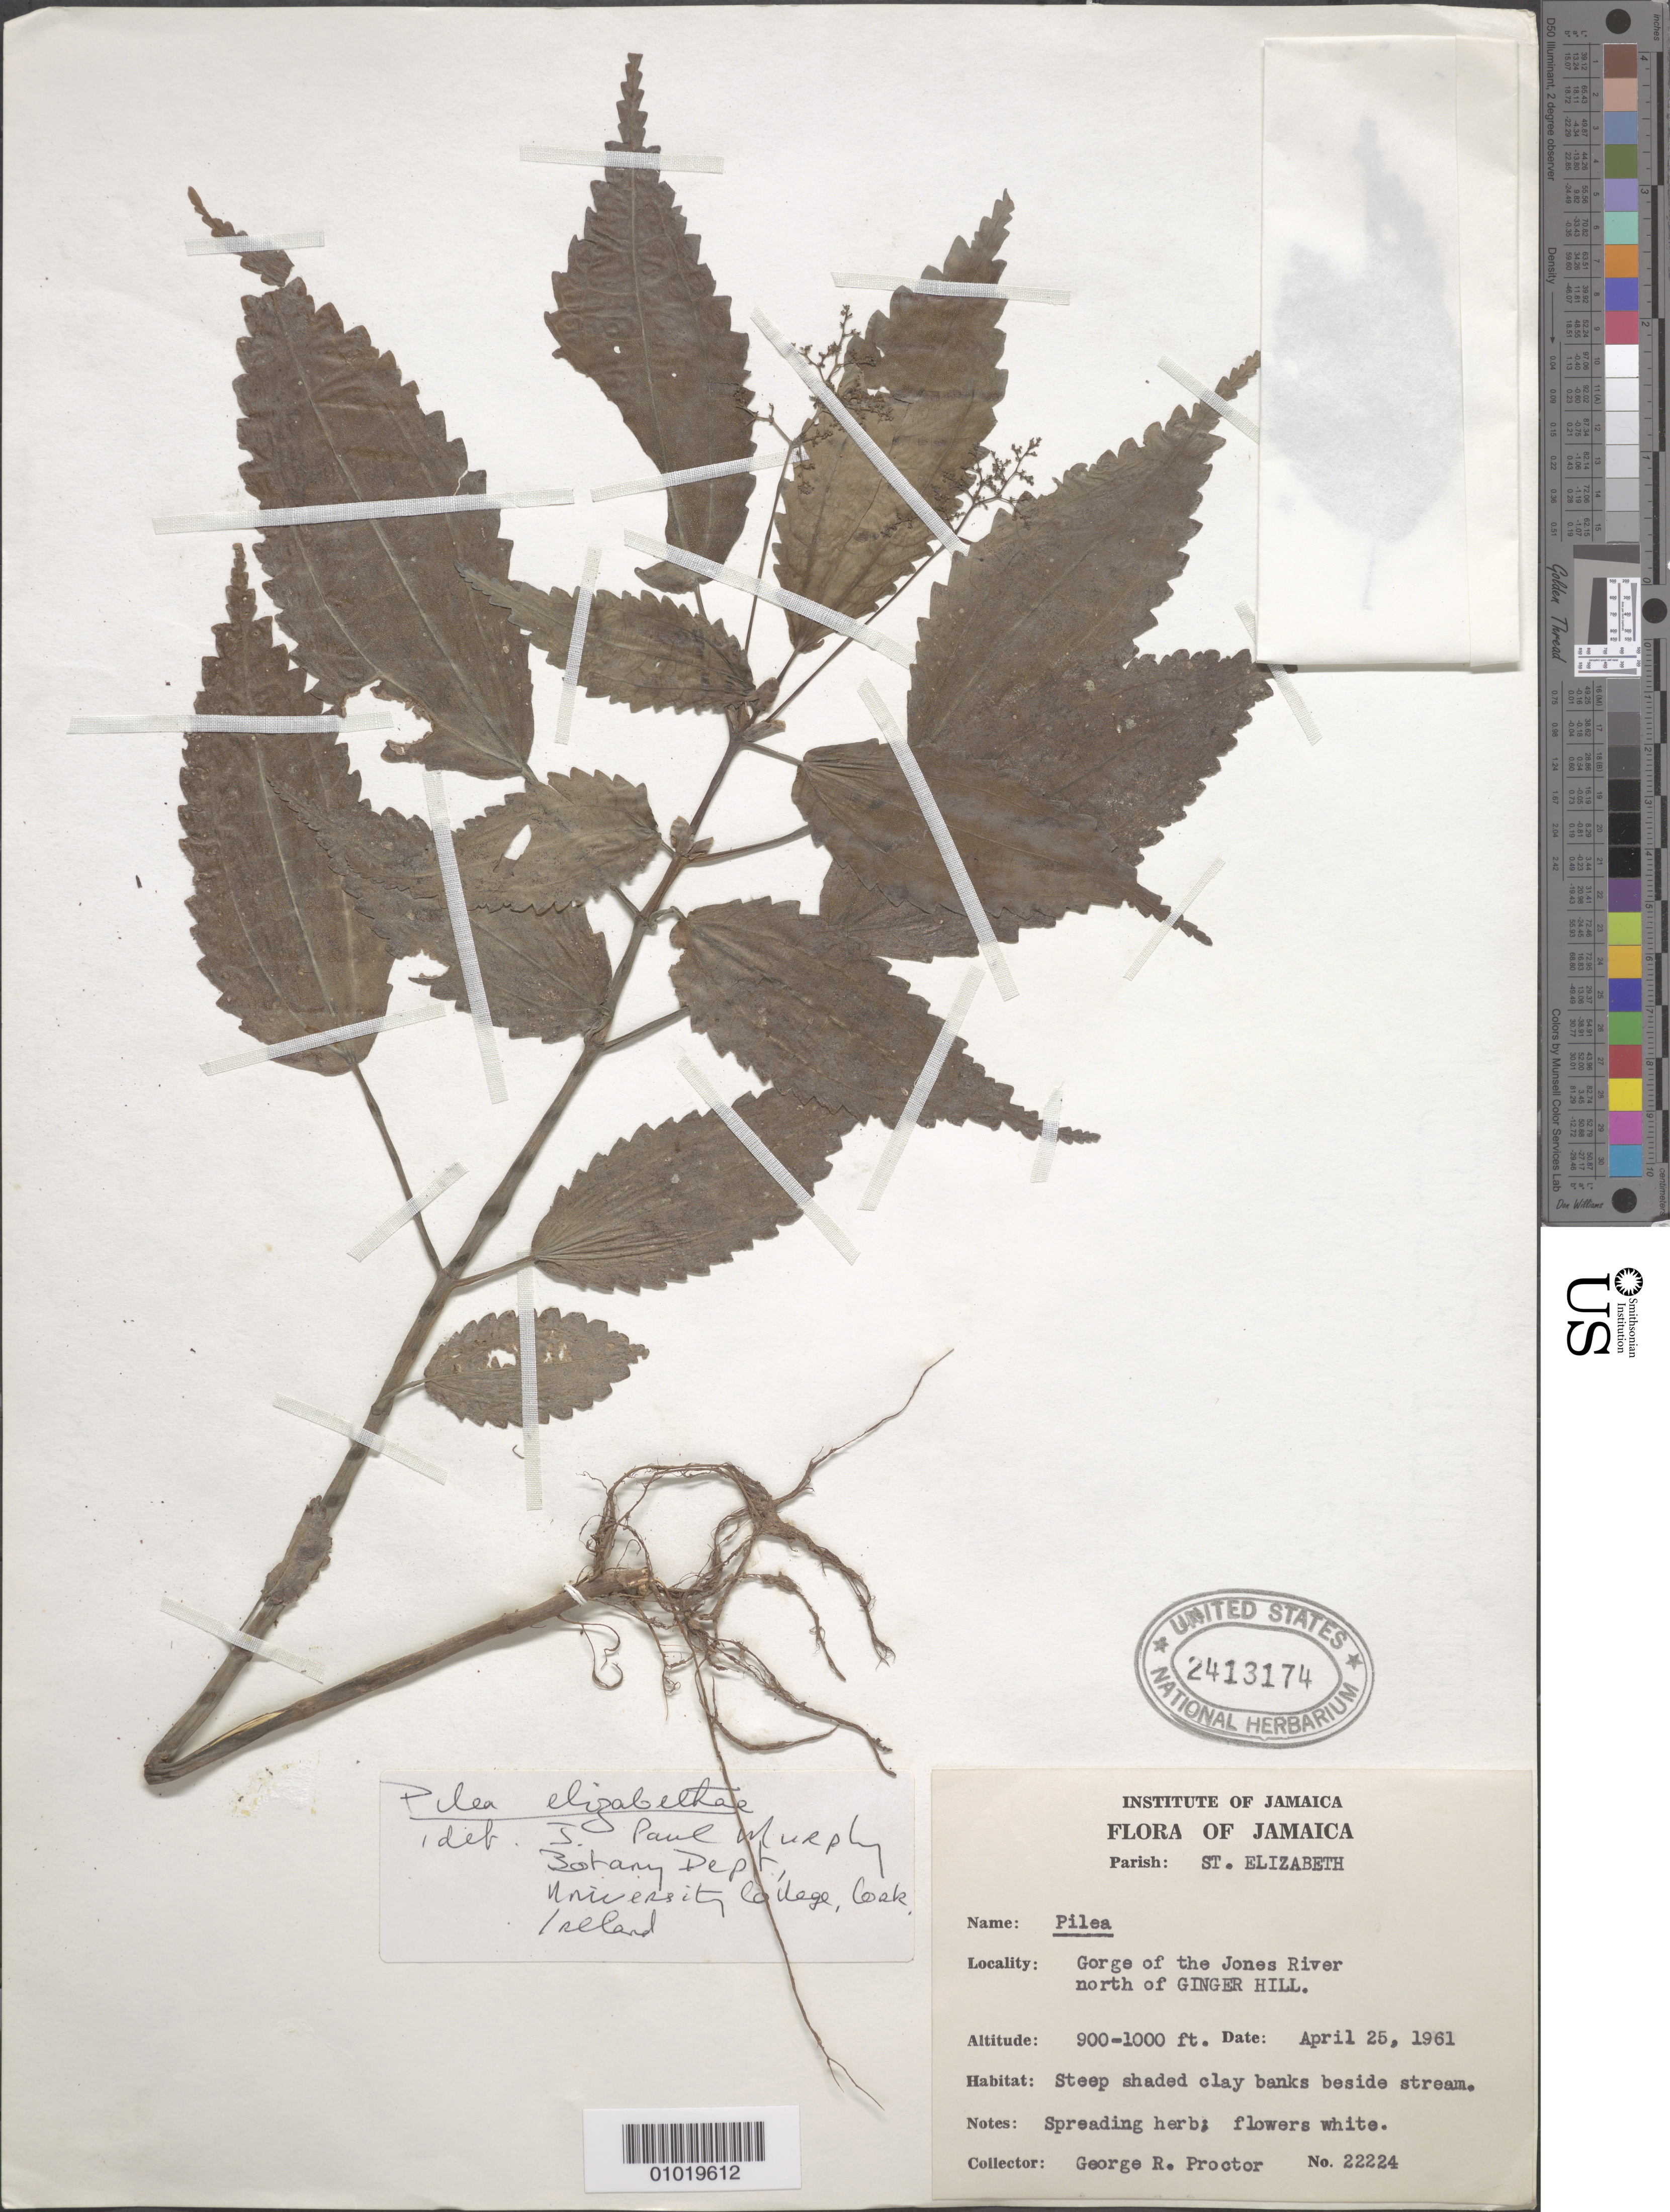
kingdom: Plantae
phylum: Tracheophyta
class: Magnoliopsida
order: Rosales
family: Urticaceae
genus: Pilea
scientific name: Pilea elizabethae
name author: Fawc. & Rendle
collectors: G. R. Proctor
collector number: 22224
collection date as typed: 25 Apr 1961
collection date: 1961-04-25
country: Jamaica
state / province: Saint Elizabeth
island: Jamaica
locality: Gorge of the Jones River, N of Ginger Hill. Steep shaded clay banks beside stream.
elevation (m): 274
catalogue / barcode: US 2413174